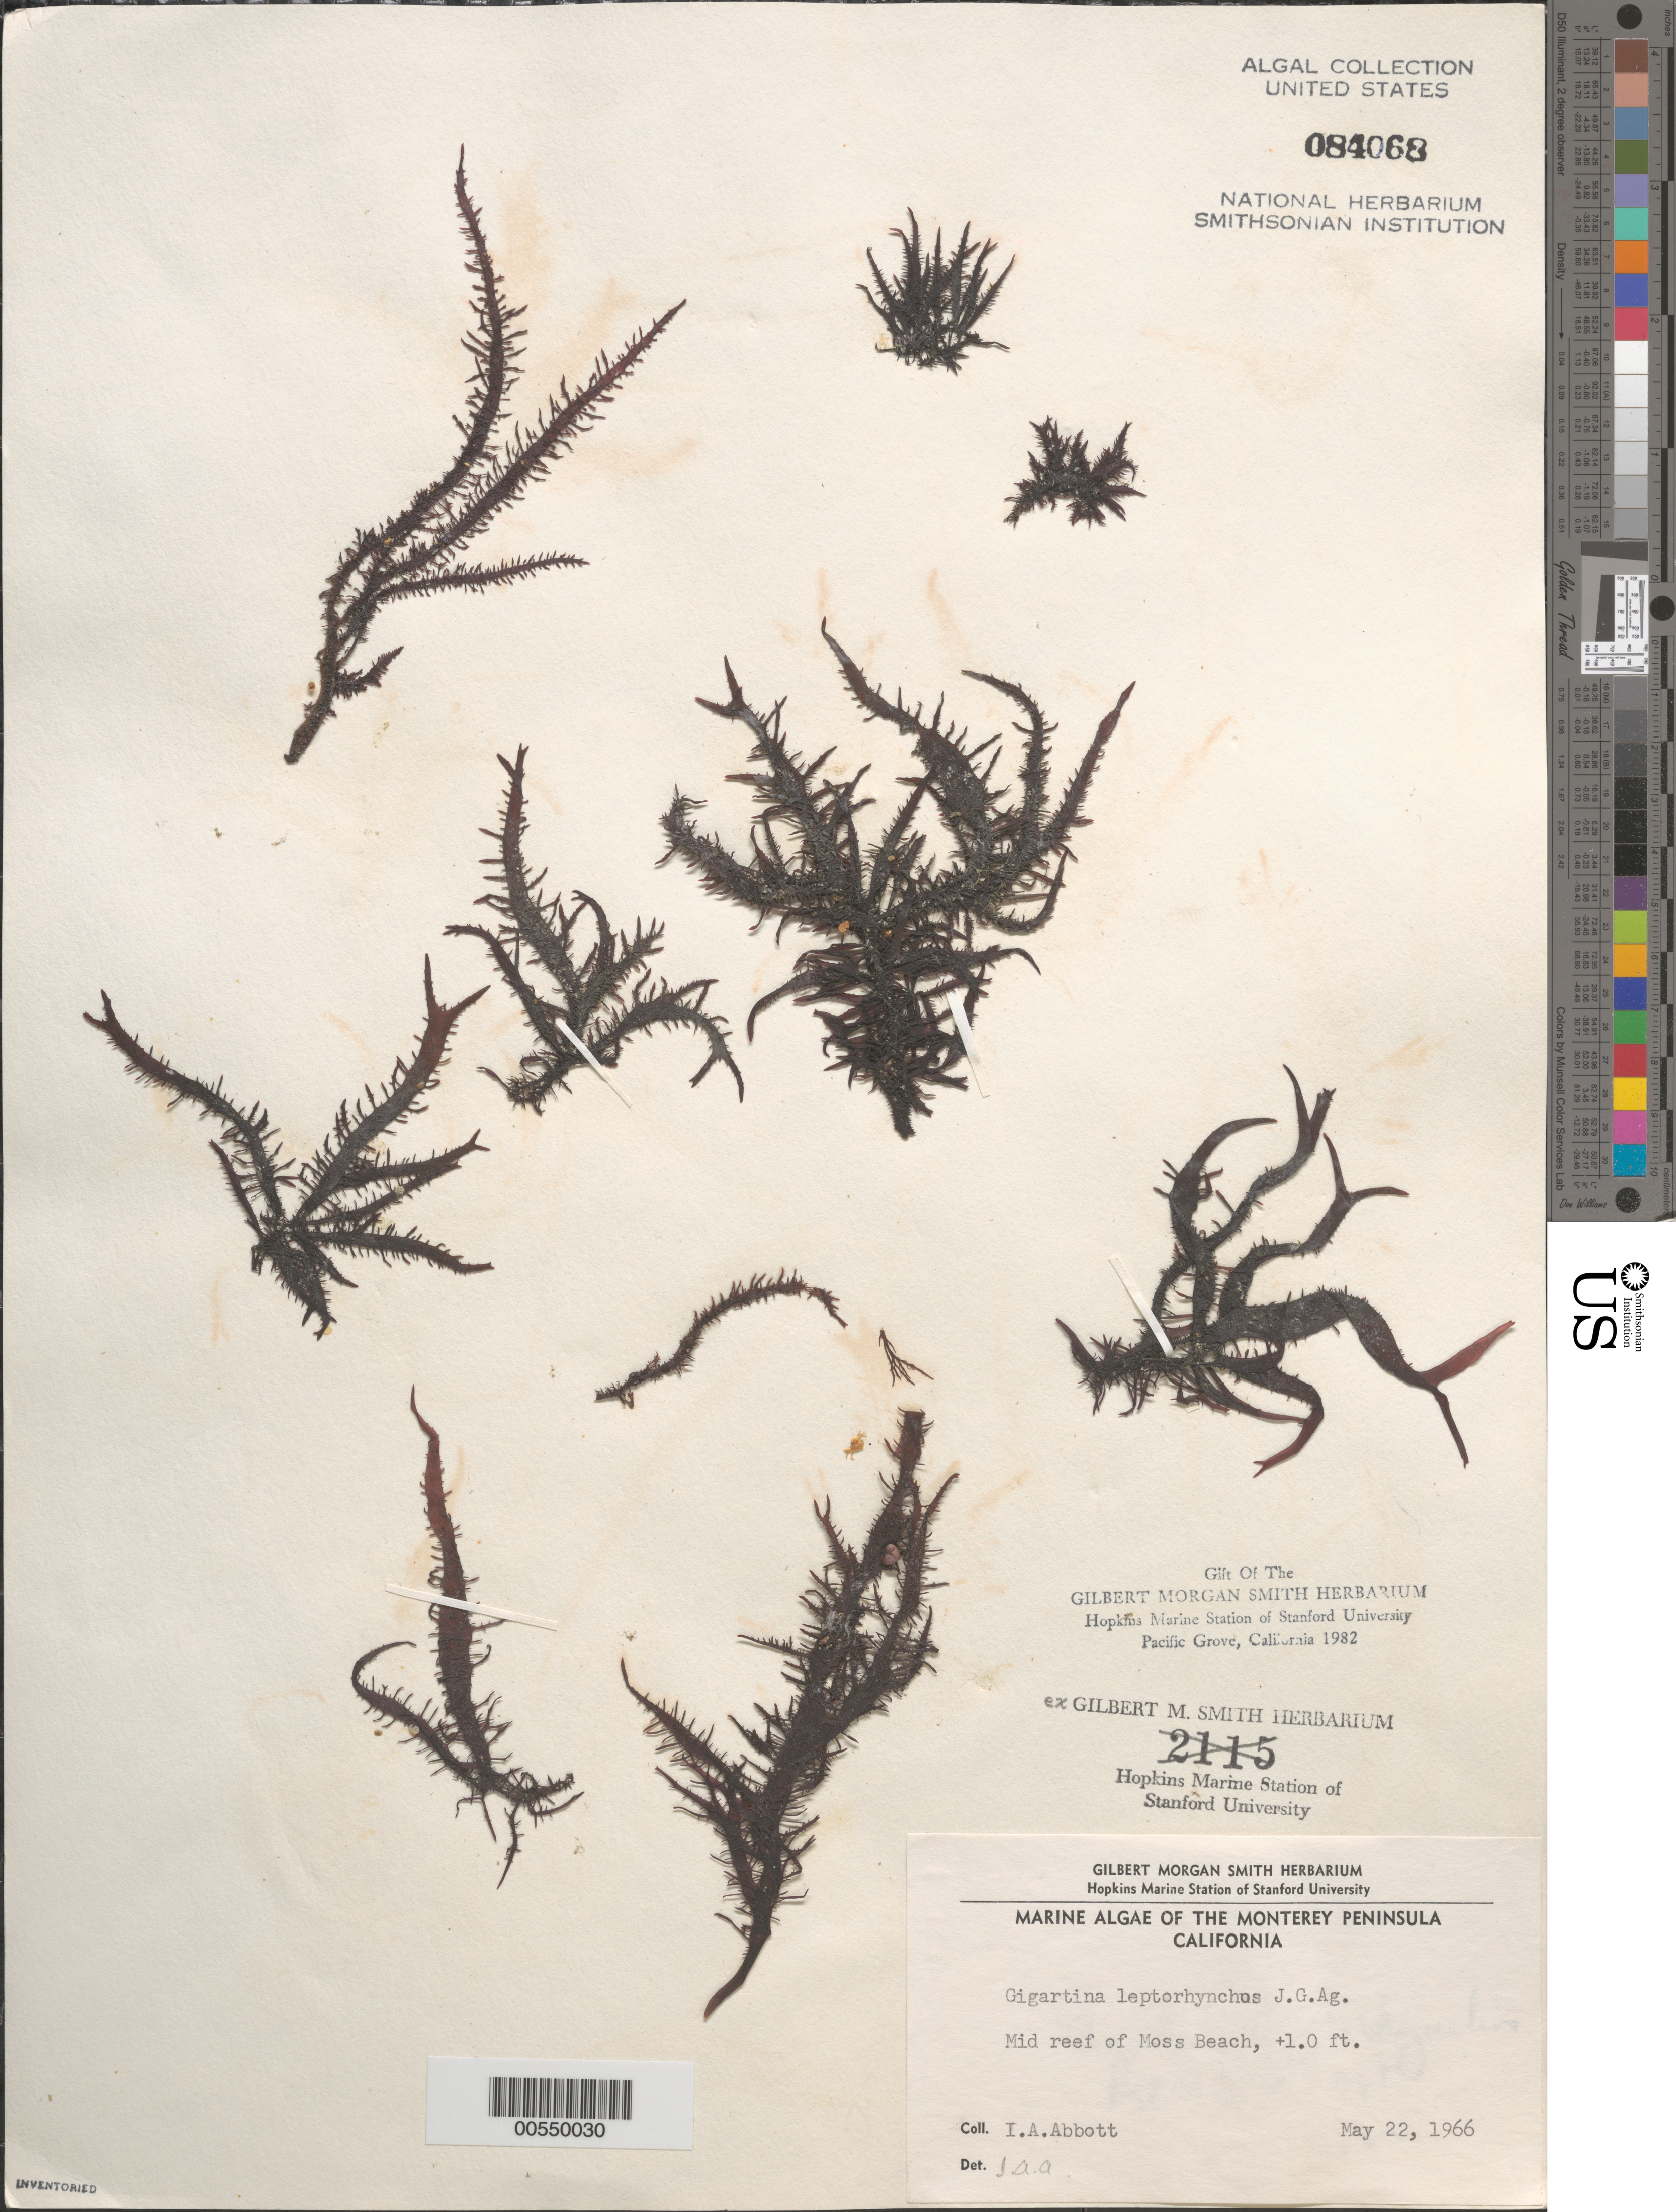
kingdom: Plantae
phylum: Rhodophyta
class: Florideophyceae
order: Gigartinales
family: Gigartinaceae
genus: Mazzaella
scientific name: Mazzaella leptorhynchos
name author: (J. Agardh) Leister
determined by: Algae name updating Project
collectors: I. A. Abbott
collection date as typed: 22 May 1966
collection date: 1966-05-22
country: United States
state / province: California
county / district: Monterey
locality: Middle Reef of Moss Beach, Monterey Peninsula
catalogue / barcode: US 84068